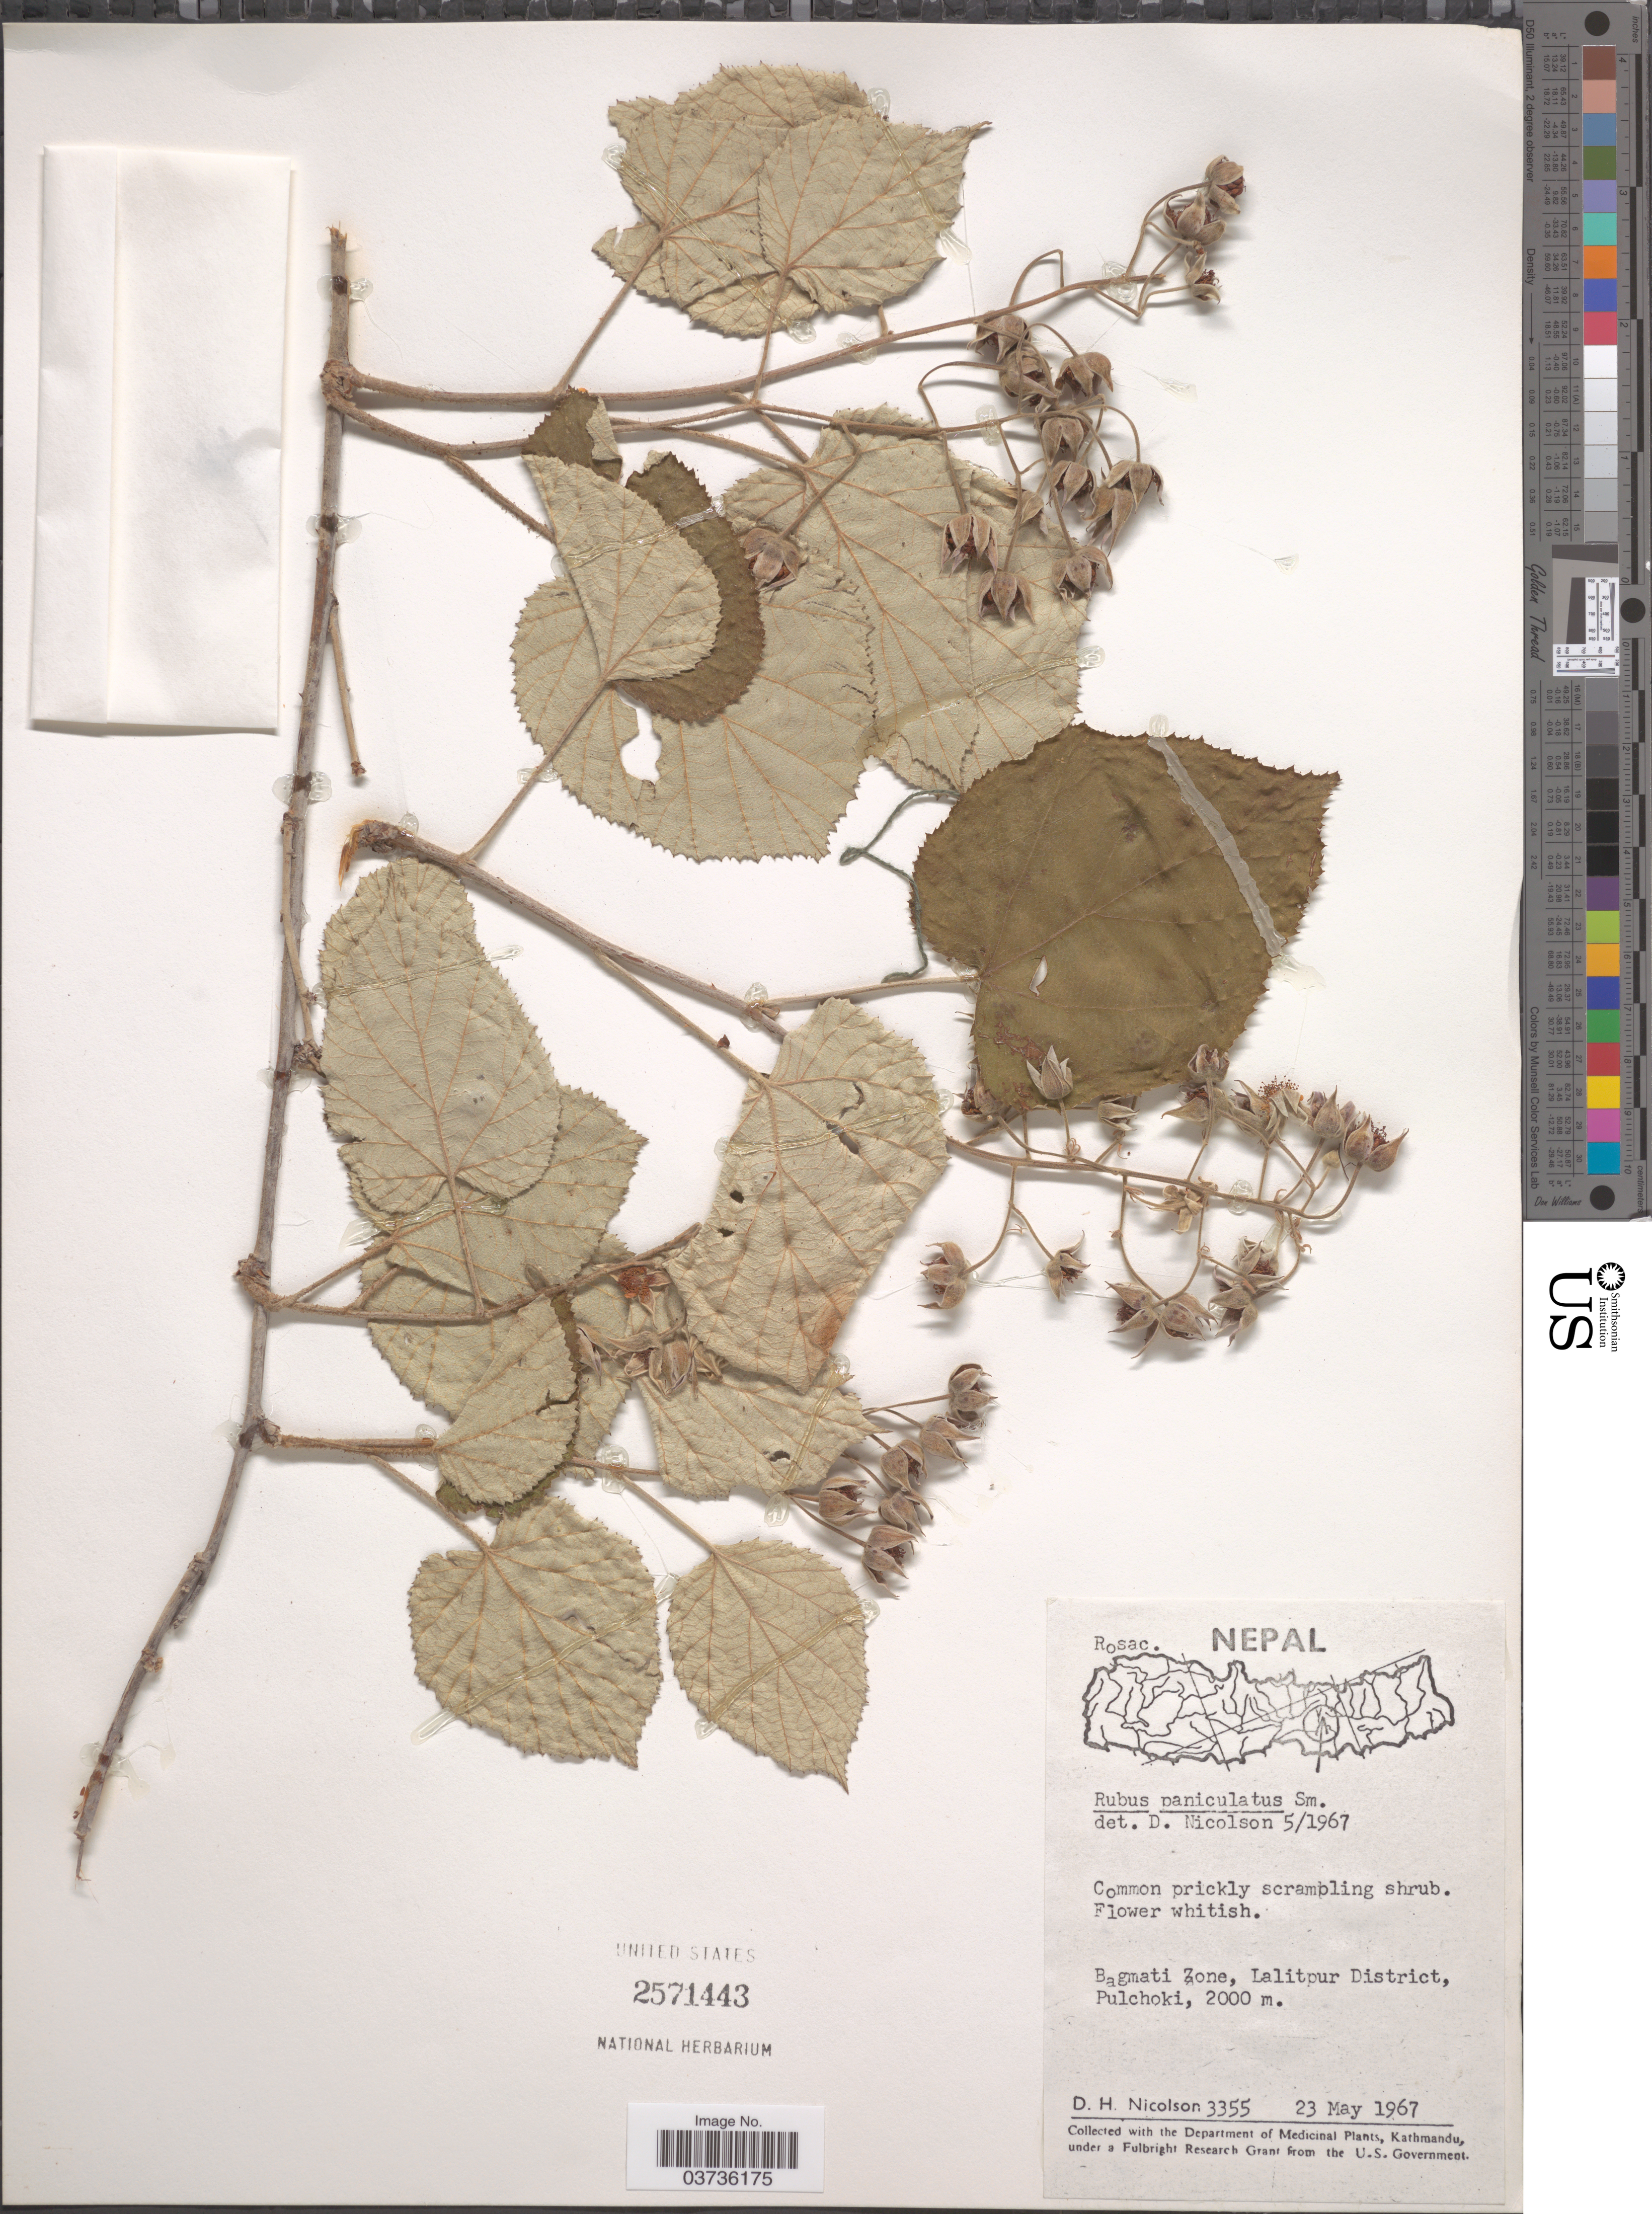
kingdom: Plantae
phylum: Tracheophyta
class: Magnoliopsida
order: Rosales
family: Rosaceae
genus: Rubus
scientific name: Rubus paniculatus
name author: Sm.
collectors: D. H. Nicolson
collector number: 3355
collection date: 1967-05-23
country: Nepal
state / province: Bagmati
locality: Bagmati Zone, Lalitpur District, Pulchoki.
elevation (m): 2000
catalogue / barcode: US 2571443